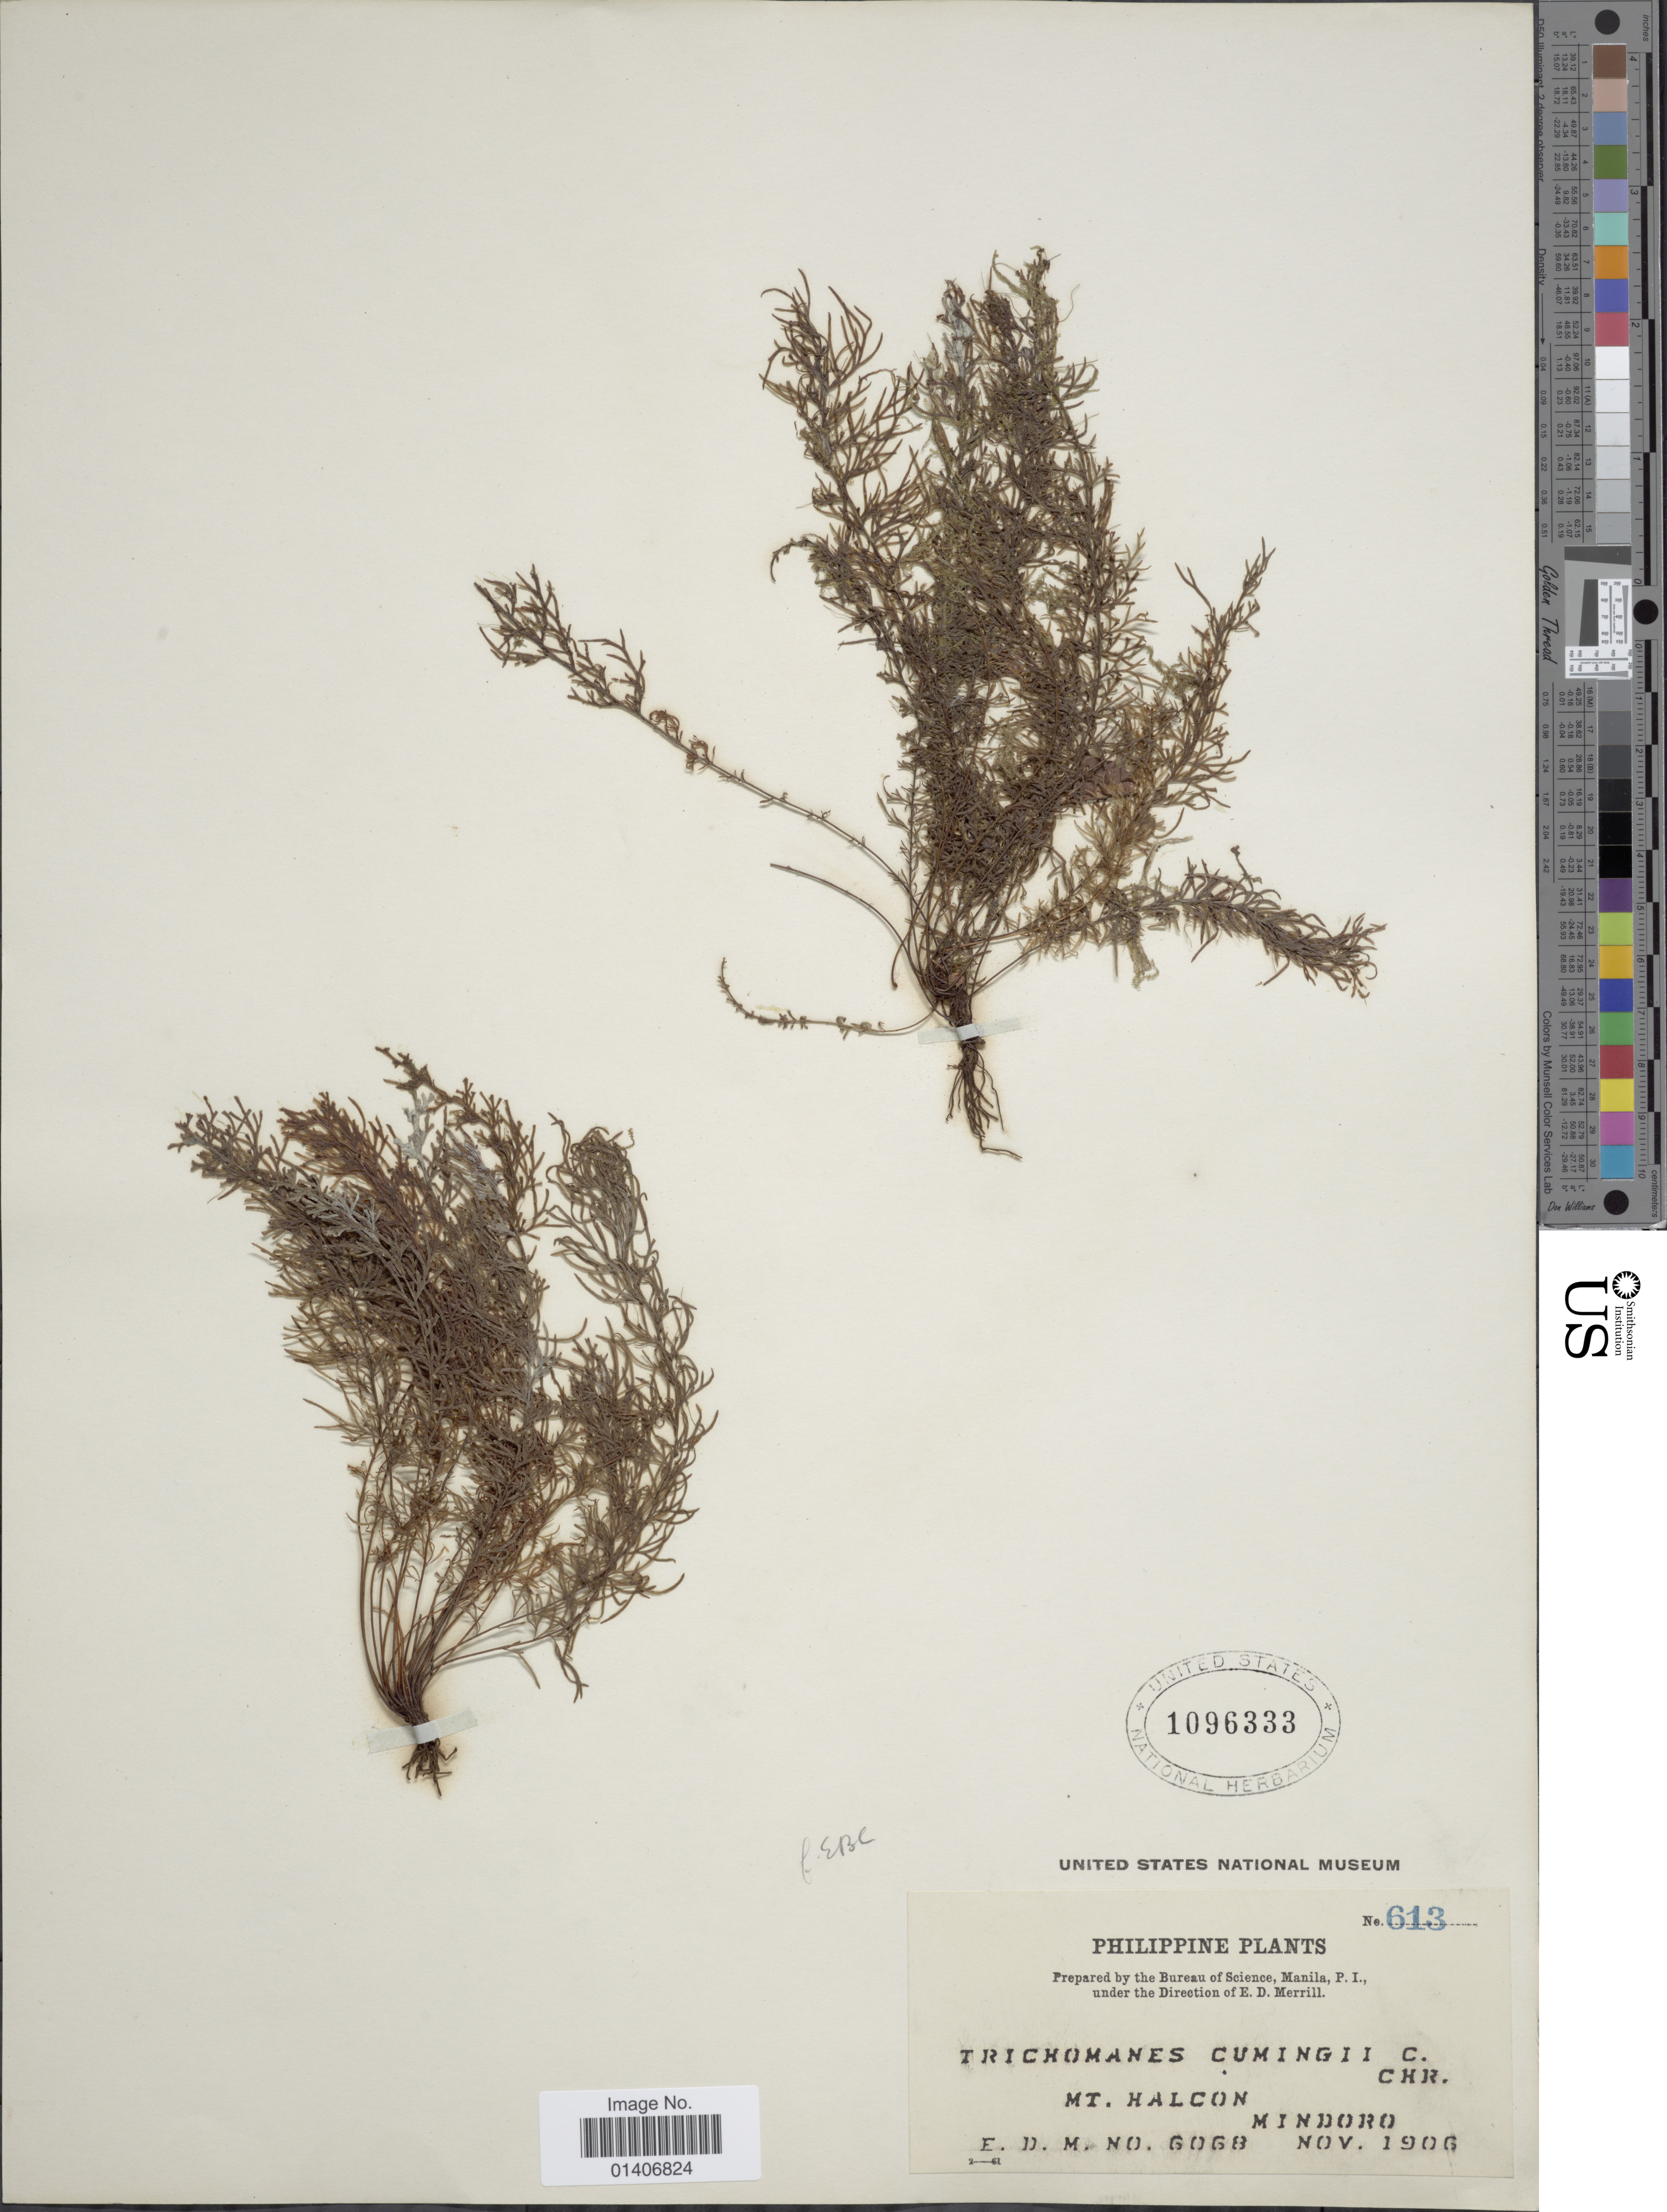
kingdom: Plantae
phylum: Tracheophyta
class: Polypodiopsida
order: Hymenophyllales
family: Hymenophyllaceae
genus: Abrodictyum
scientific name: Abrodictyum cumingii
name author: C. Presl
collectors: E. D. Merrill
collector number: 6068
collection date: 1906-11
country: Philippines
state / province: Mimaropa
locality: Mt Halcon, Mindoro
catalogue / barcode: US 1096333